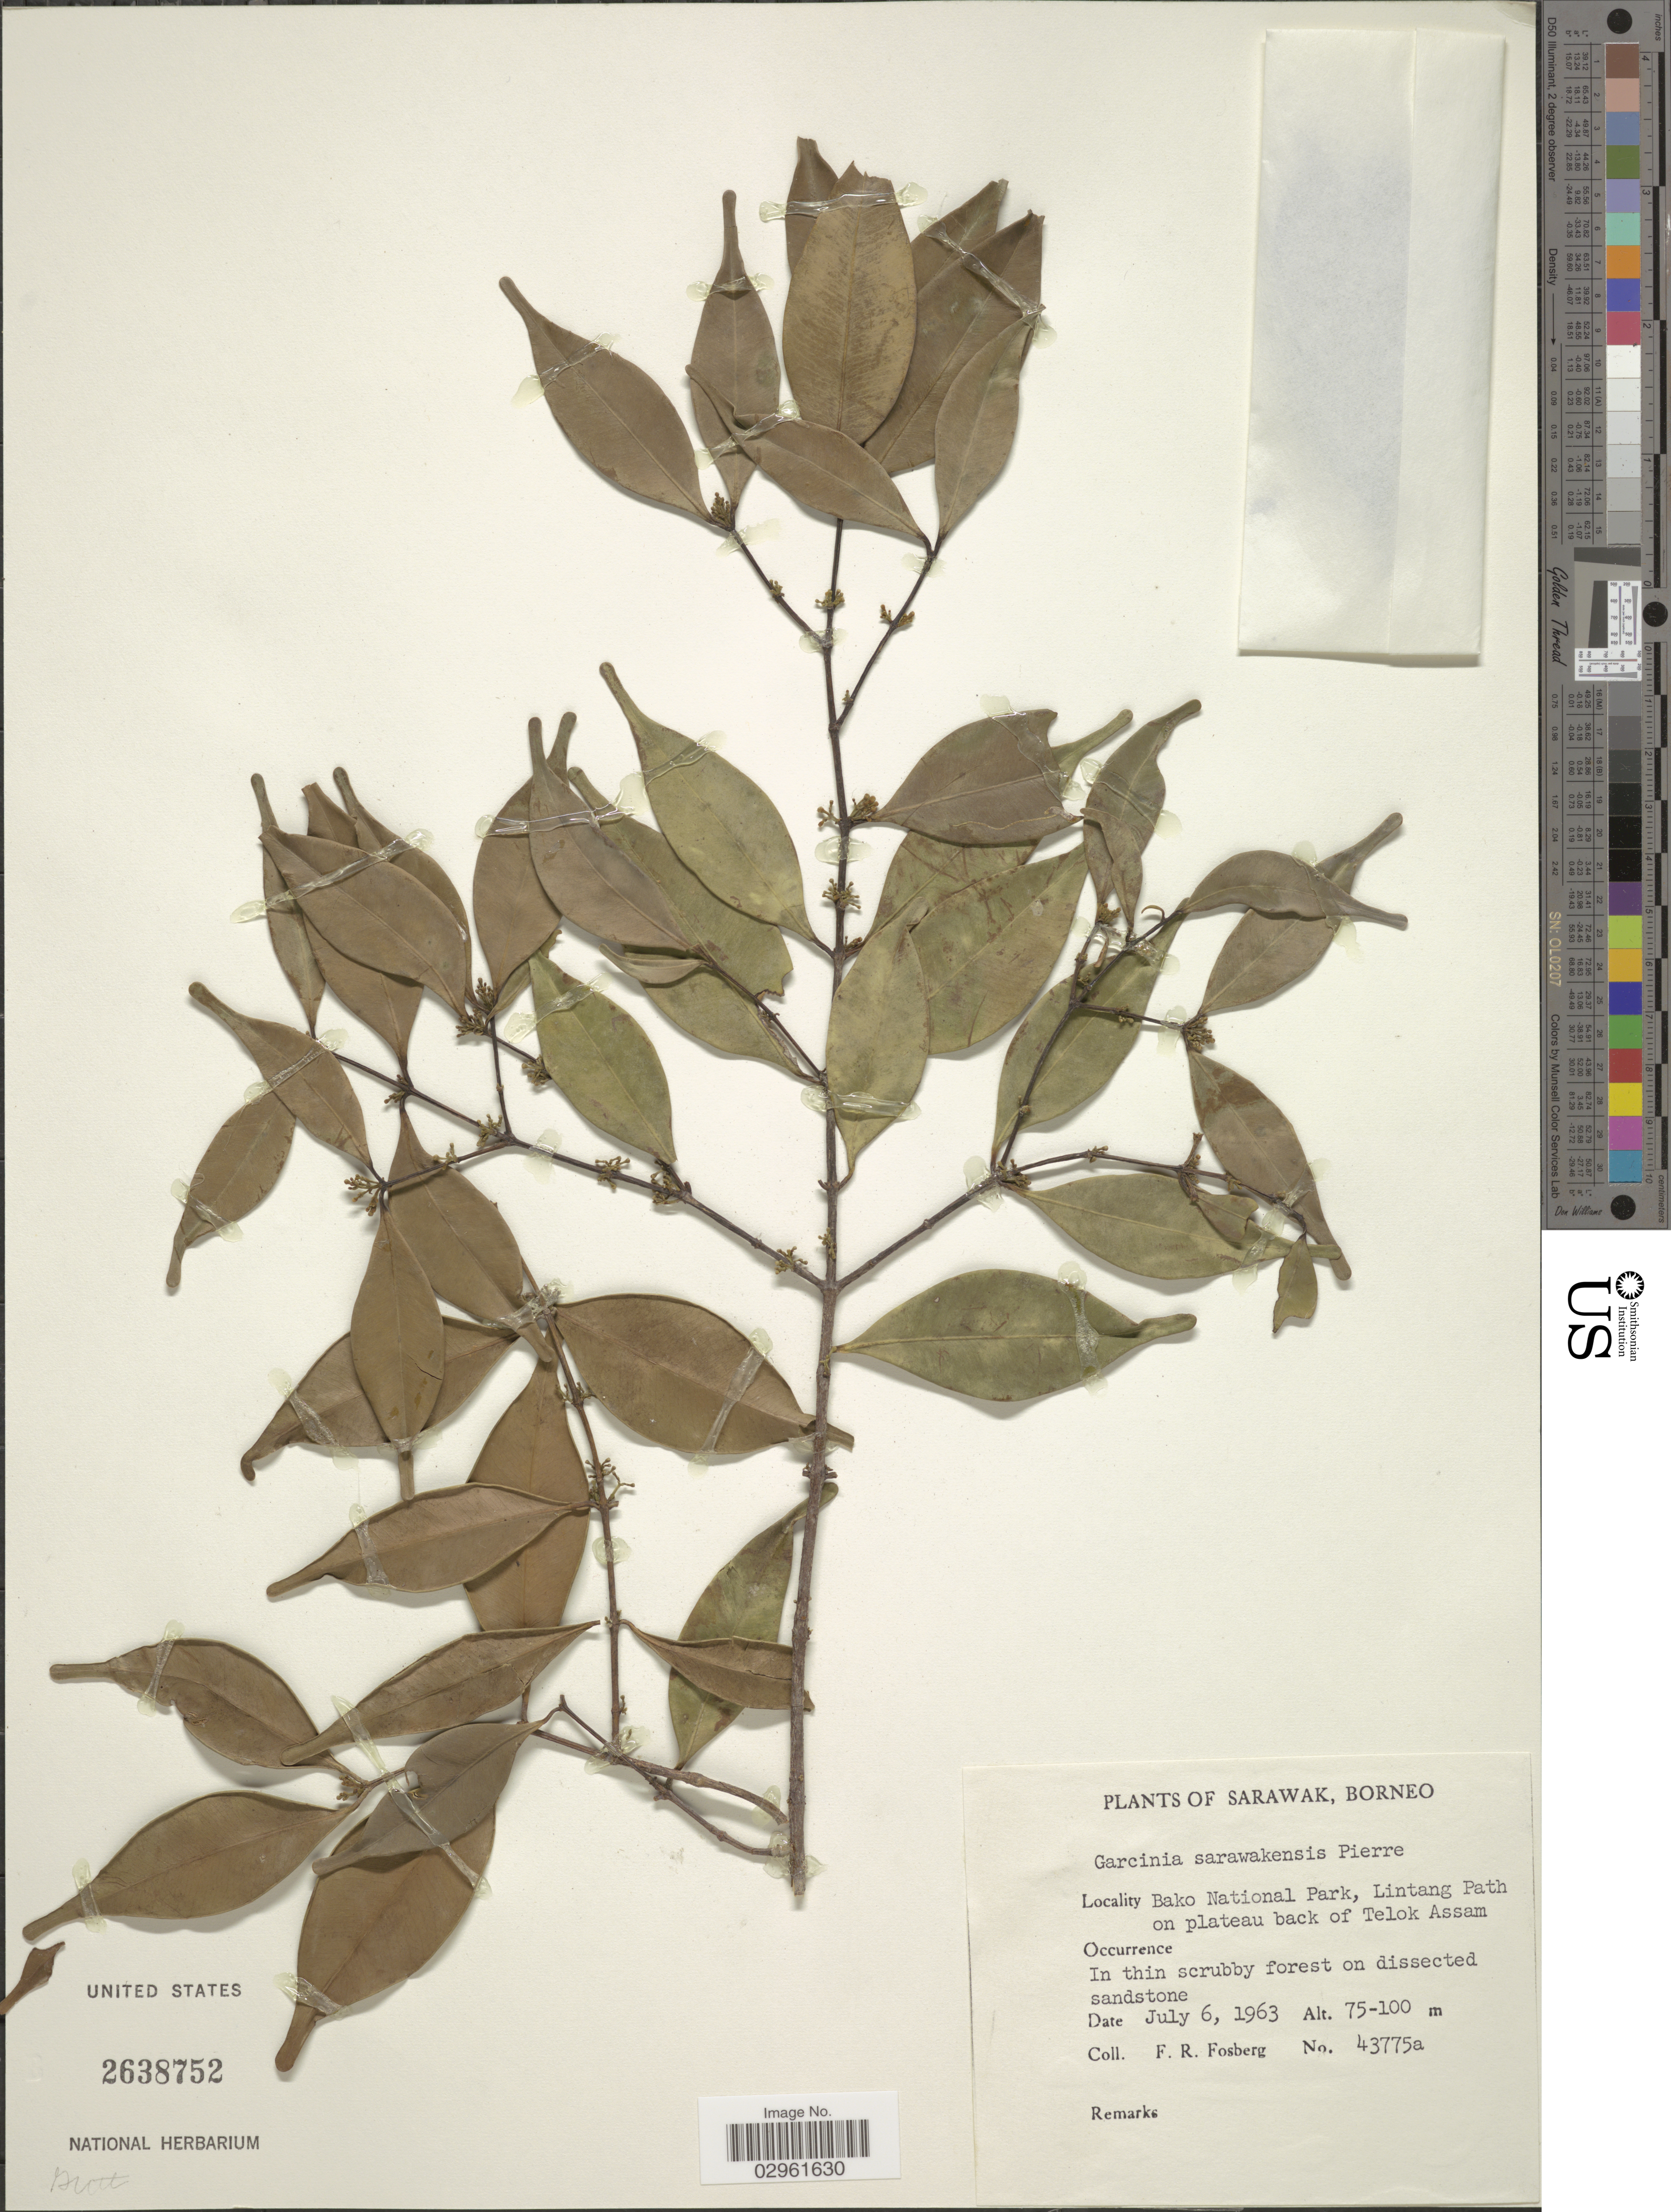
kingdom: Plantae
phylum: Tracheophyta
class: Magnoliopsida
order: Malpighiales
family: Clusiaceae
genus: Garcinia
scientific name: Garcinia sarawakensis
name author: Pierre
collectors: F. R. Fosberg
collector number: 43775a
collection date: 1963-07-06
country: Malaysia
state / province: Sarawak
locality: Bako National Park, Lintang Path on plateau back of Telok Assam.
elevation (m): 75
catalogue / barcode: US 2638752